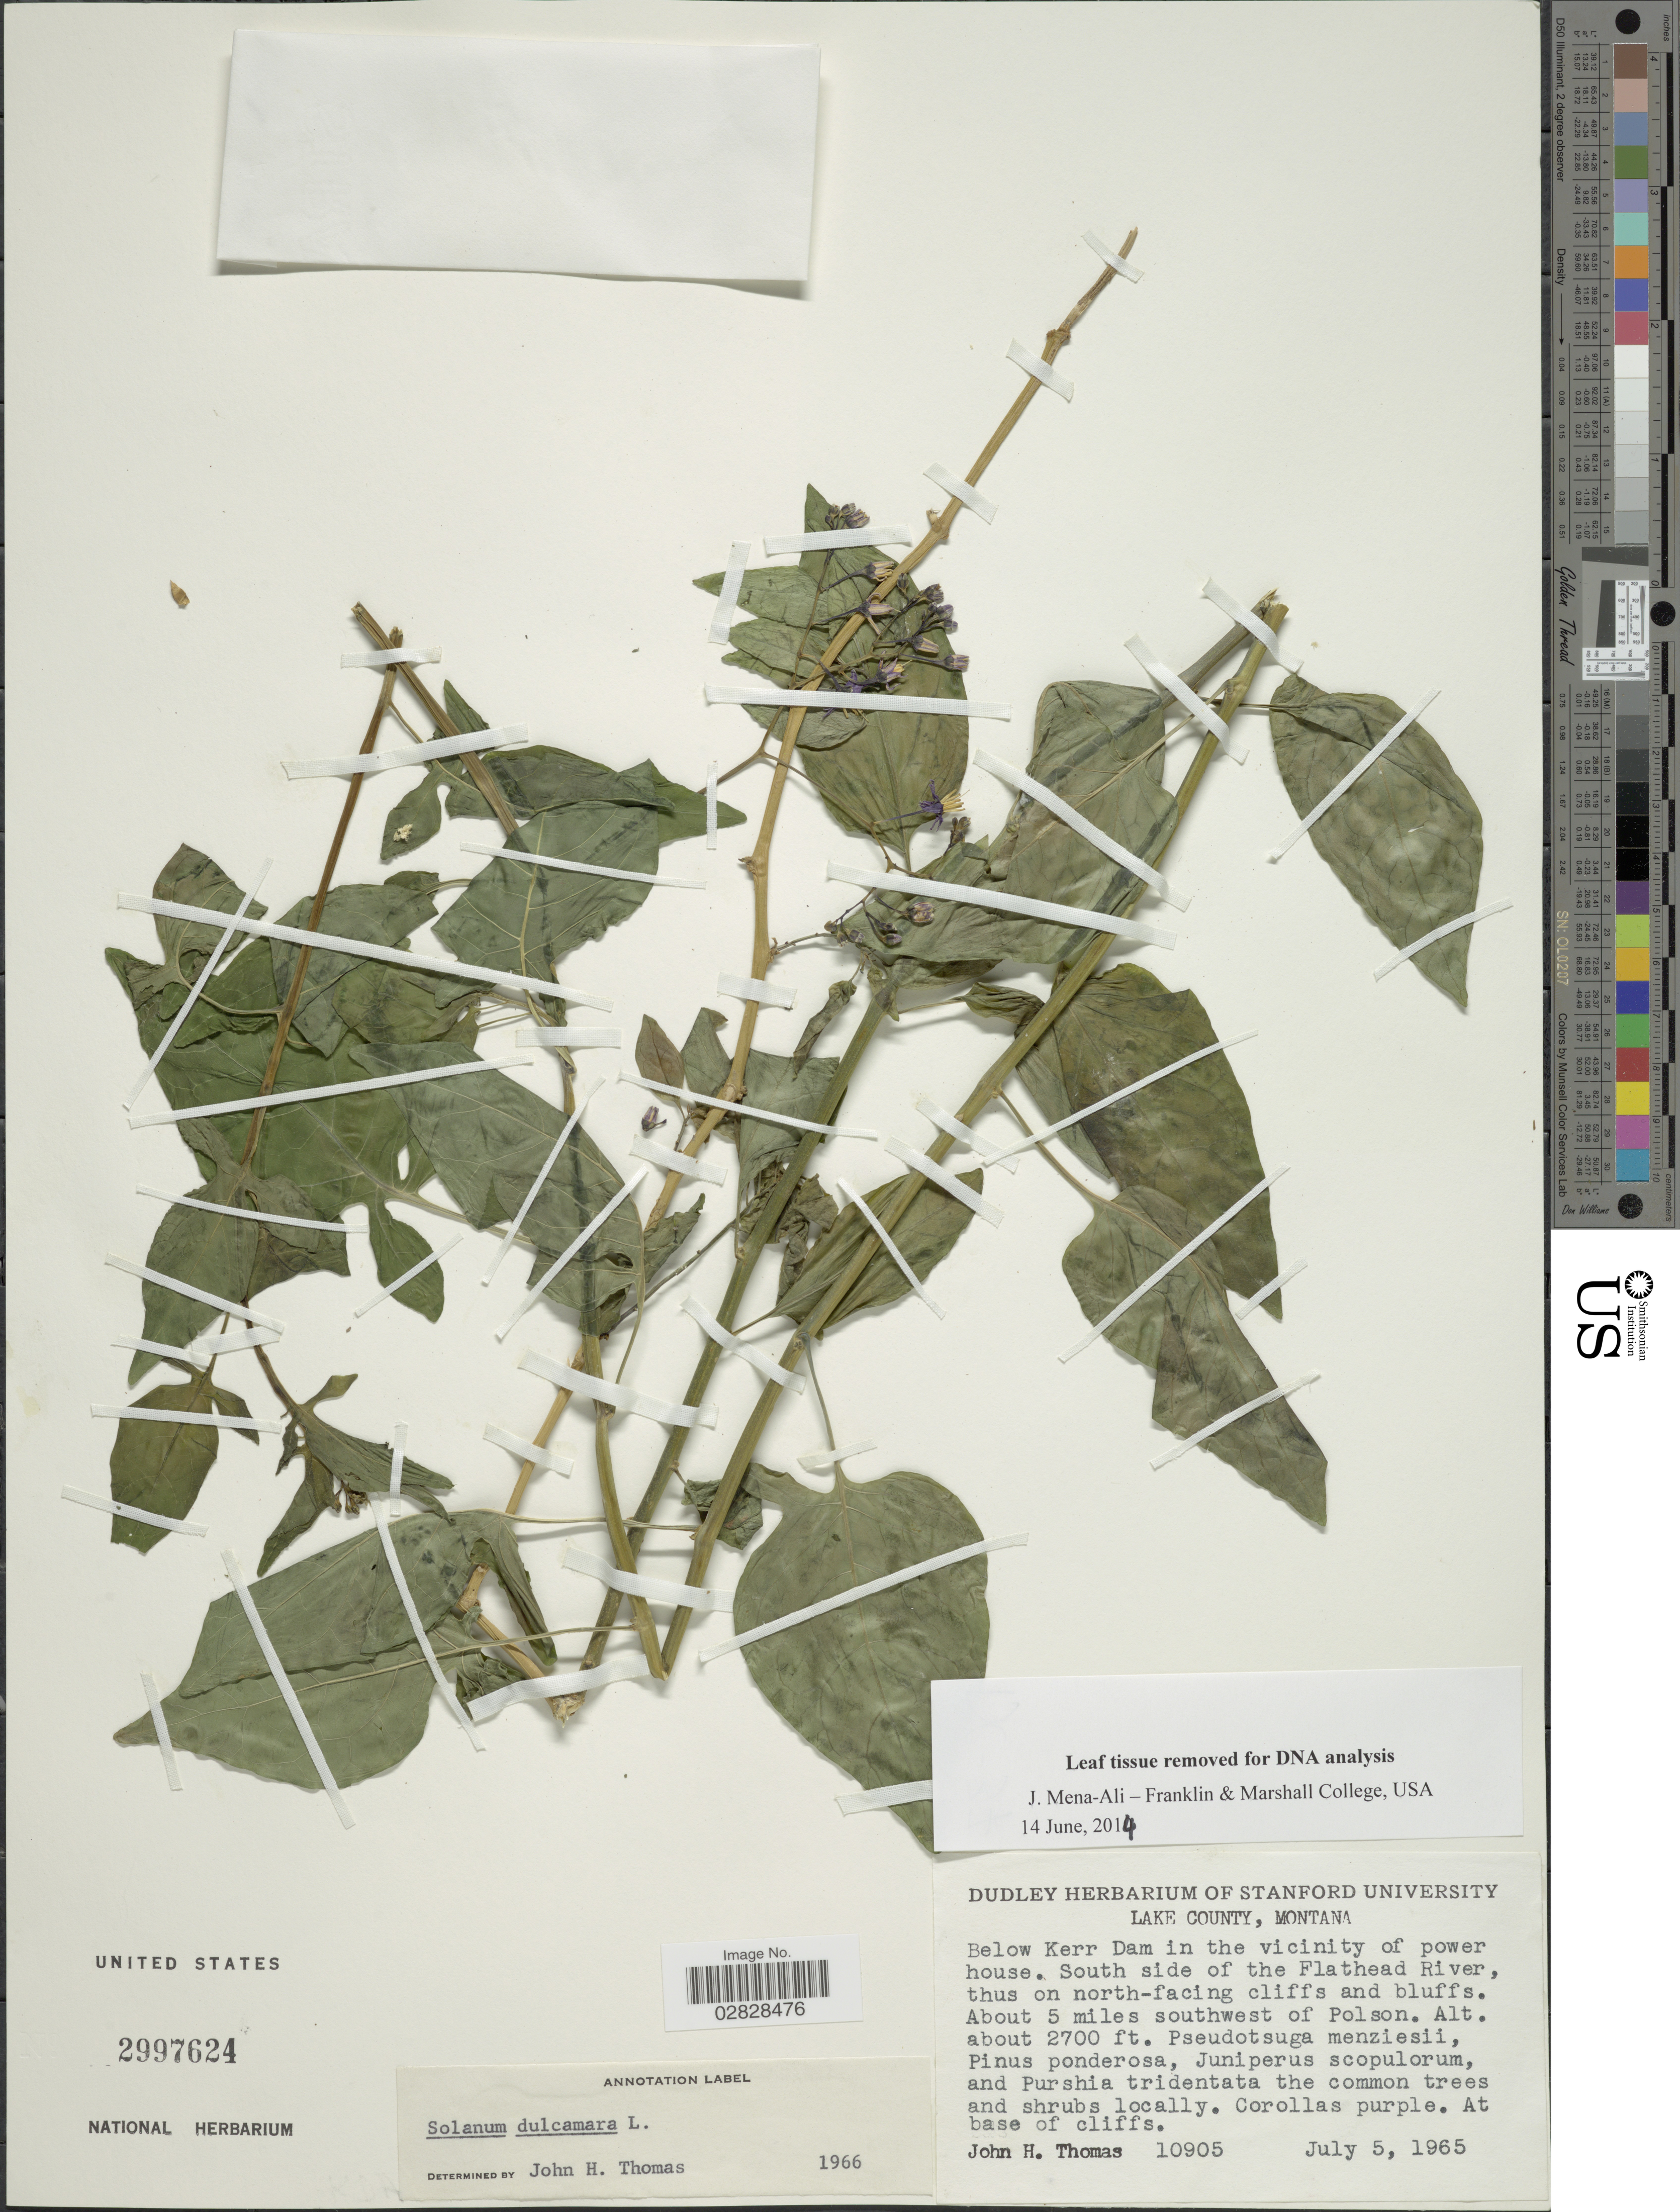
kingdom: Plantae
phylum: Tracheophyta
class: Magnoliopsida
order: Solanales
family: Solanaceae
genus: Solanum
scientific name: Solanum dulcamara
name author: L.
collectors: J. H. Thomas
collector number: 10905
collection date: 1965-07-05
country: United States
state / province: Montana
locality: Lake County. Below Kerr Dam in the vicinity of power house. South side of the Flathead River, thus on north-facing cliffs and bluffs. About 5 miles southwest of Polson.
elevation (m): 823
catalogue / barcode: US 2997624